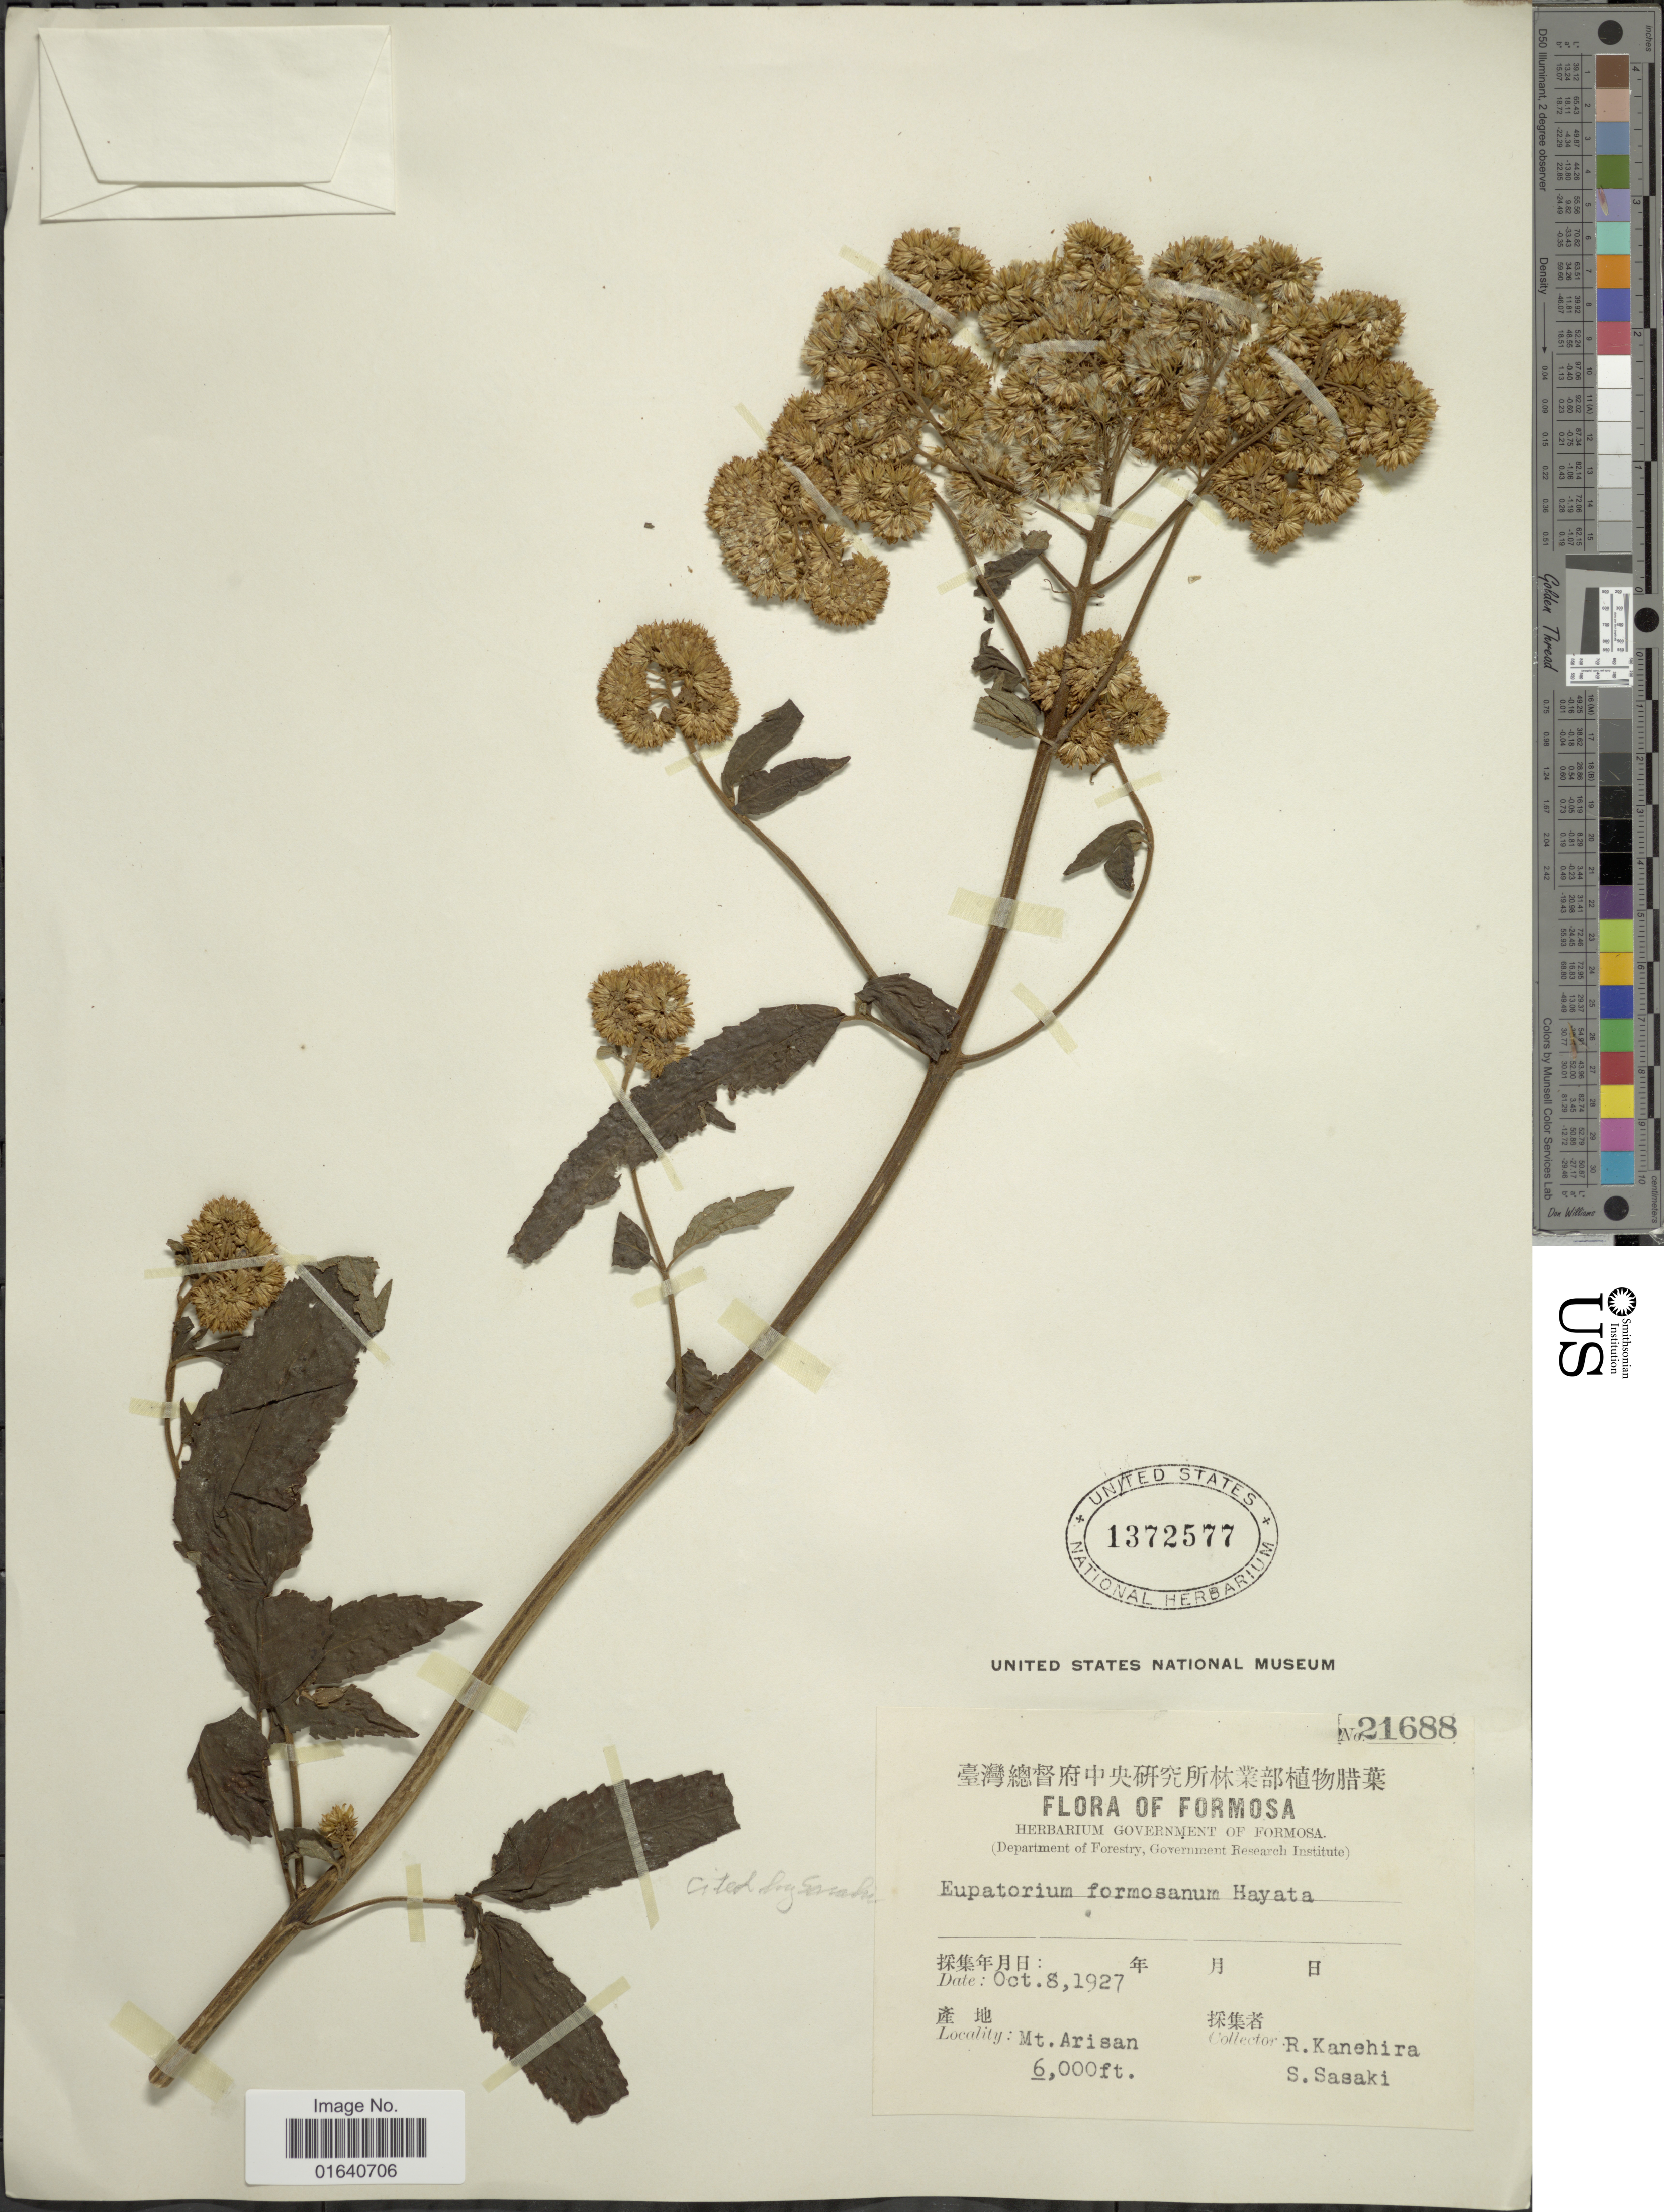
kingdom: Plantae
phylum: Tracheophyta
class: Magnoliopsida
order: Asterales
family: Asteraceae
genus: Eupatorium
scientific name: Eupatorium formosanum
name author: Hayata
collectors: R. Kanehira & S. Sasaki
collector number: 21688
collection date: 1927-10-08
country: Taiwan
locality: Formosa, Mt Arisan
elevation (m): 1829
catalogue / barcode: US 1372577